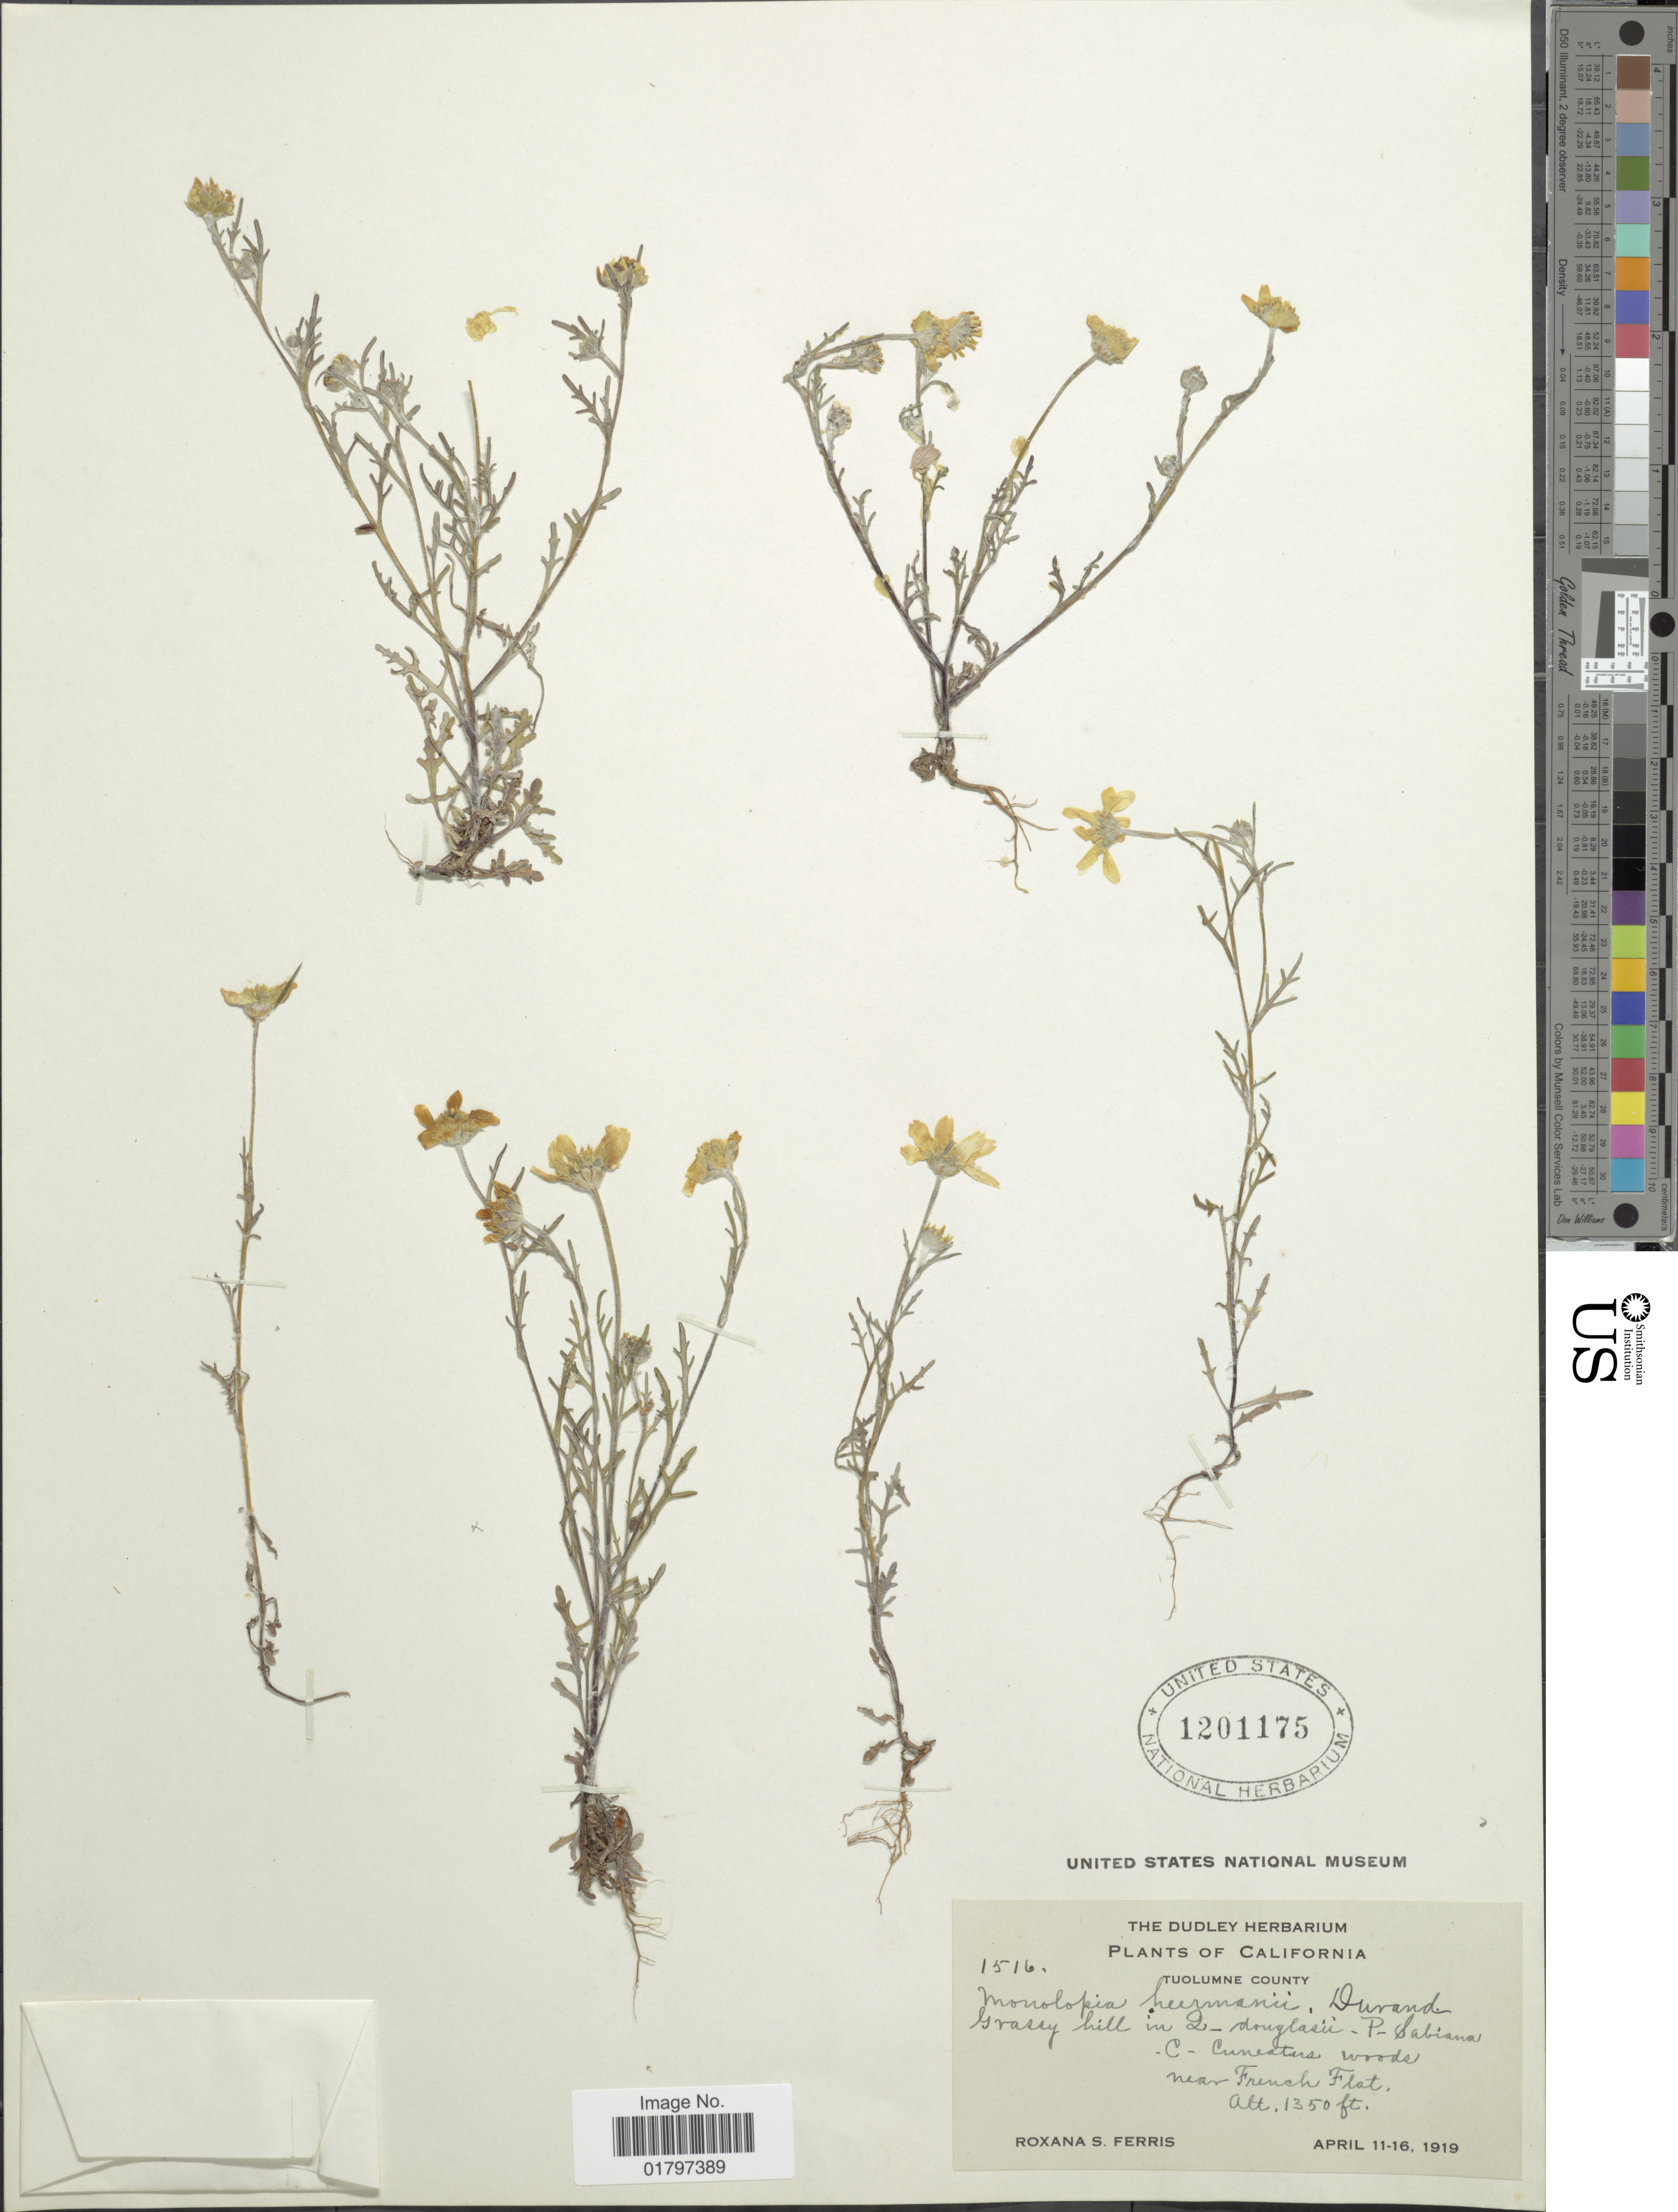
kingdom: Plantae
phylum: Tracheophyta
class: Magnoliopsida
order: Asterales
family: Asteraceae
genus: Monolopia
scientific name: Monolopia heermannii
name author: Durand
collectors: R. S. Ferris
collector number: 1516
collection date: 1919-04-11/1919-04-16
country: United States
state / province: California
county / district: Tuolumne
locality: Tuolumne County. Near French Flat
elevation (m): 411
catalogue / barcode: US 1201175